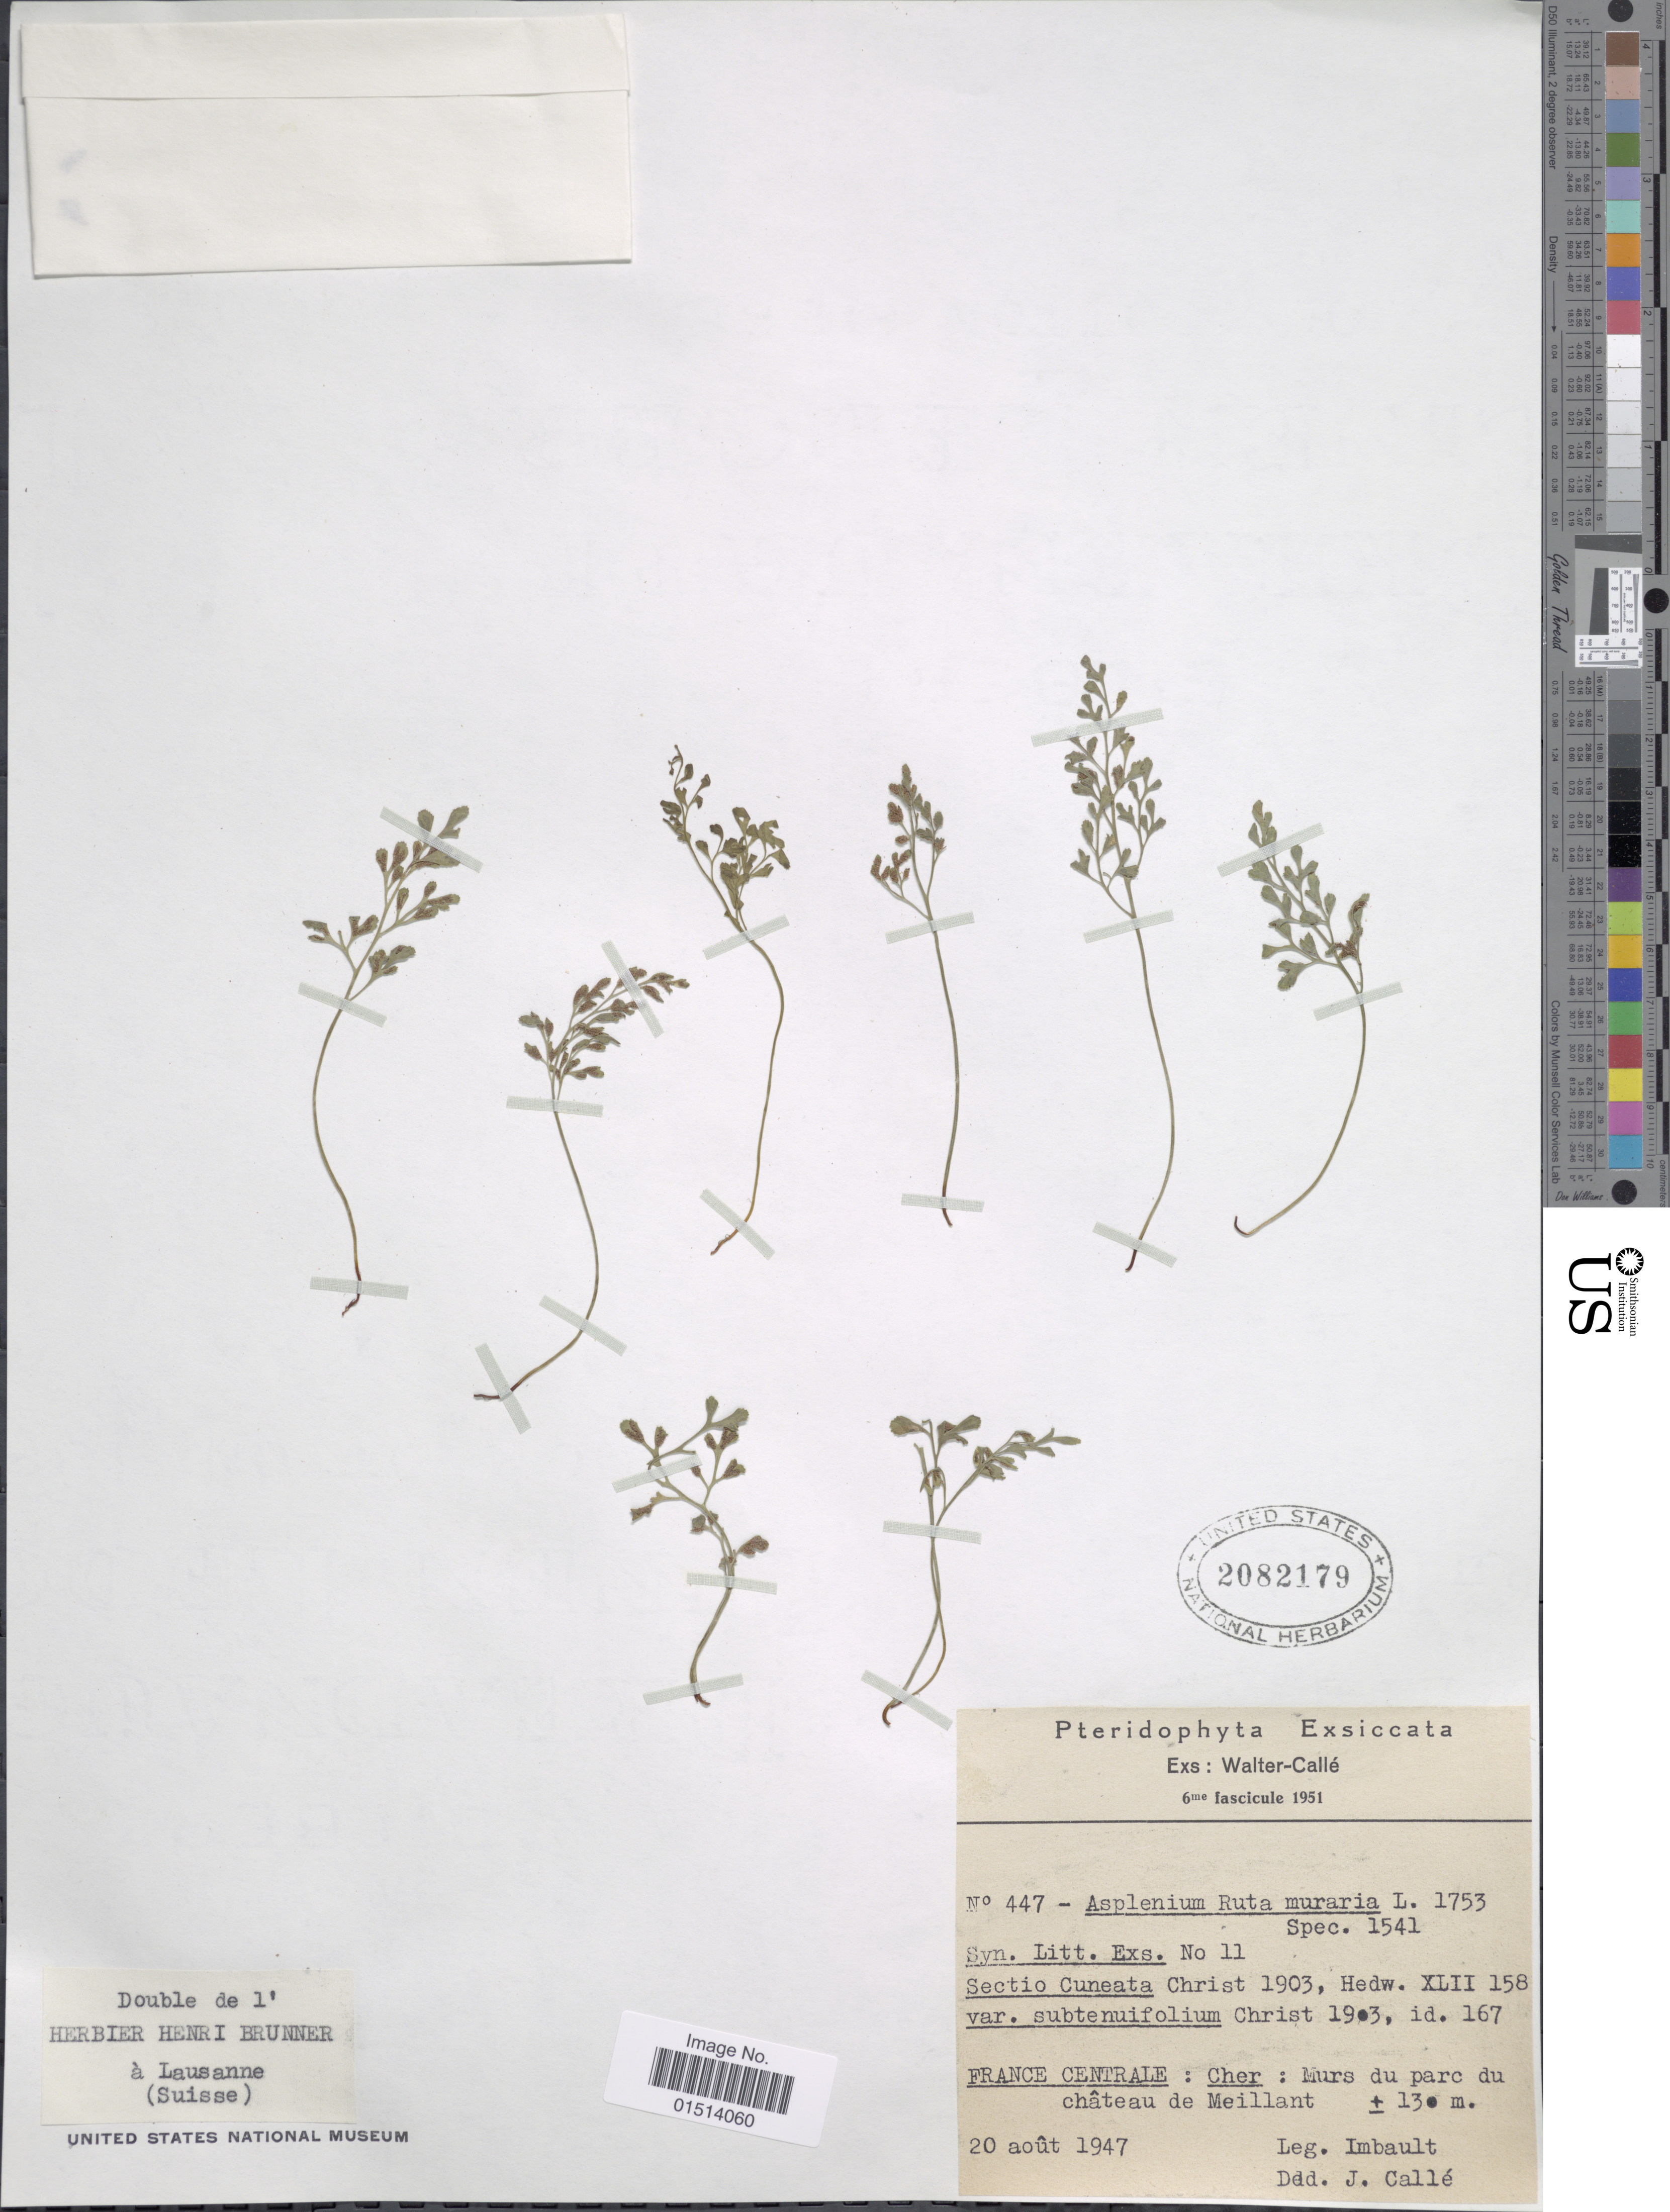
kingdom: Plantae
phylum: Tracheophyta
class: Polypodiopsida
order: Polypodiales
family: Aspleniaceae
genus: Asplenium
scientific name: Asplenium ruta-muraria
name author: L.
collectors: Imbault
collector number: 447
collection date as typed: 22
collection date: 1947-08-20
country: France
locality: France Centrale: Cher: Murs du parc du chateau de Meillant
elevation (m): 130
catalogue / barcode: US 2082179